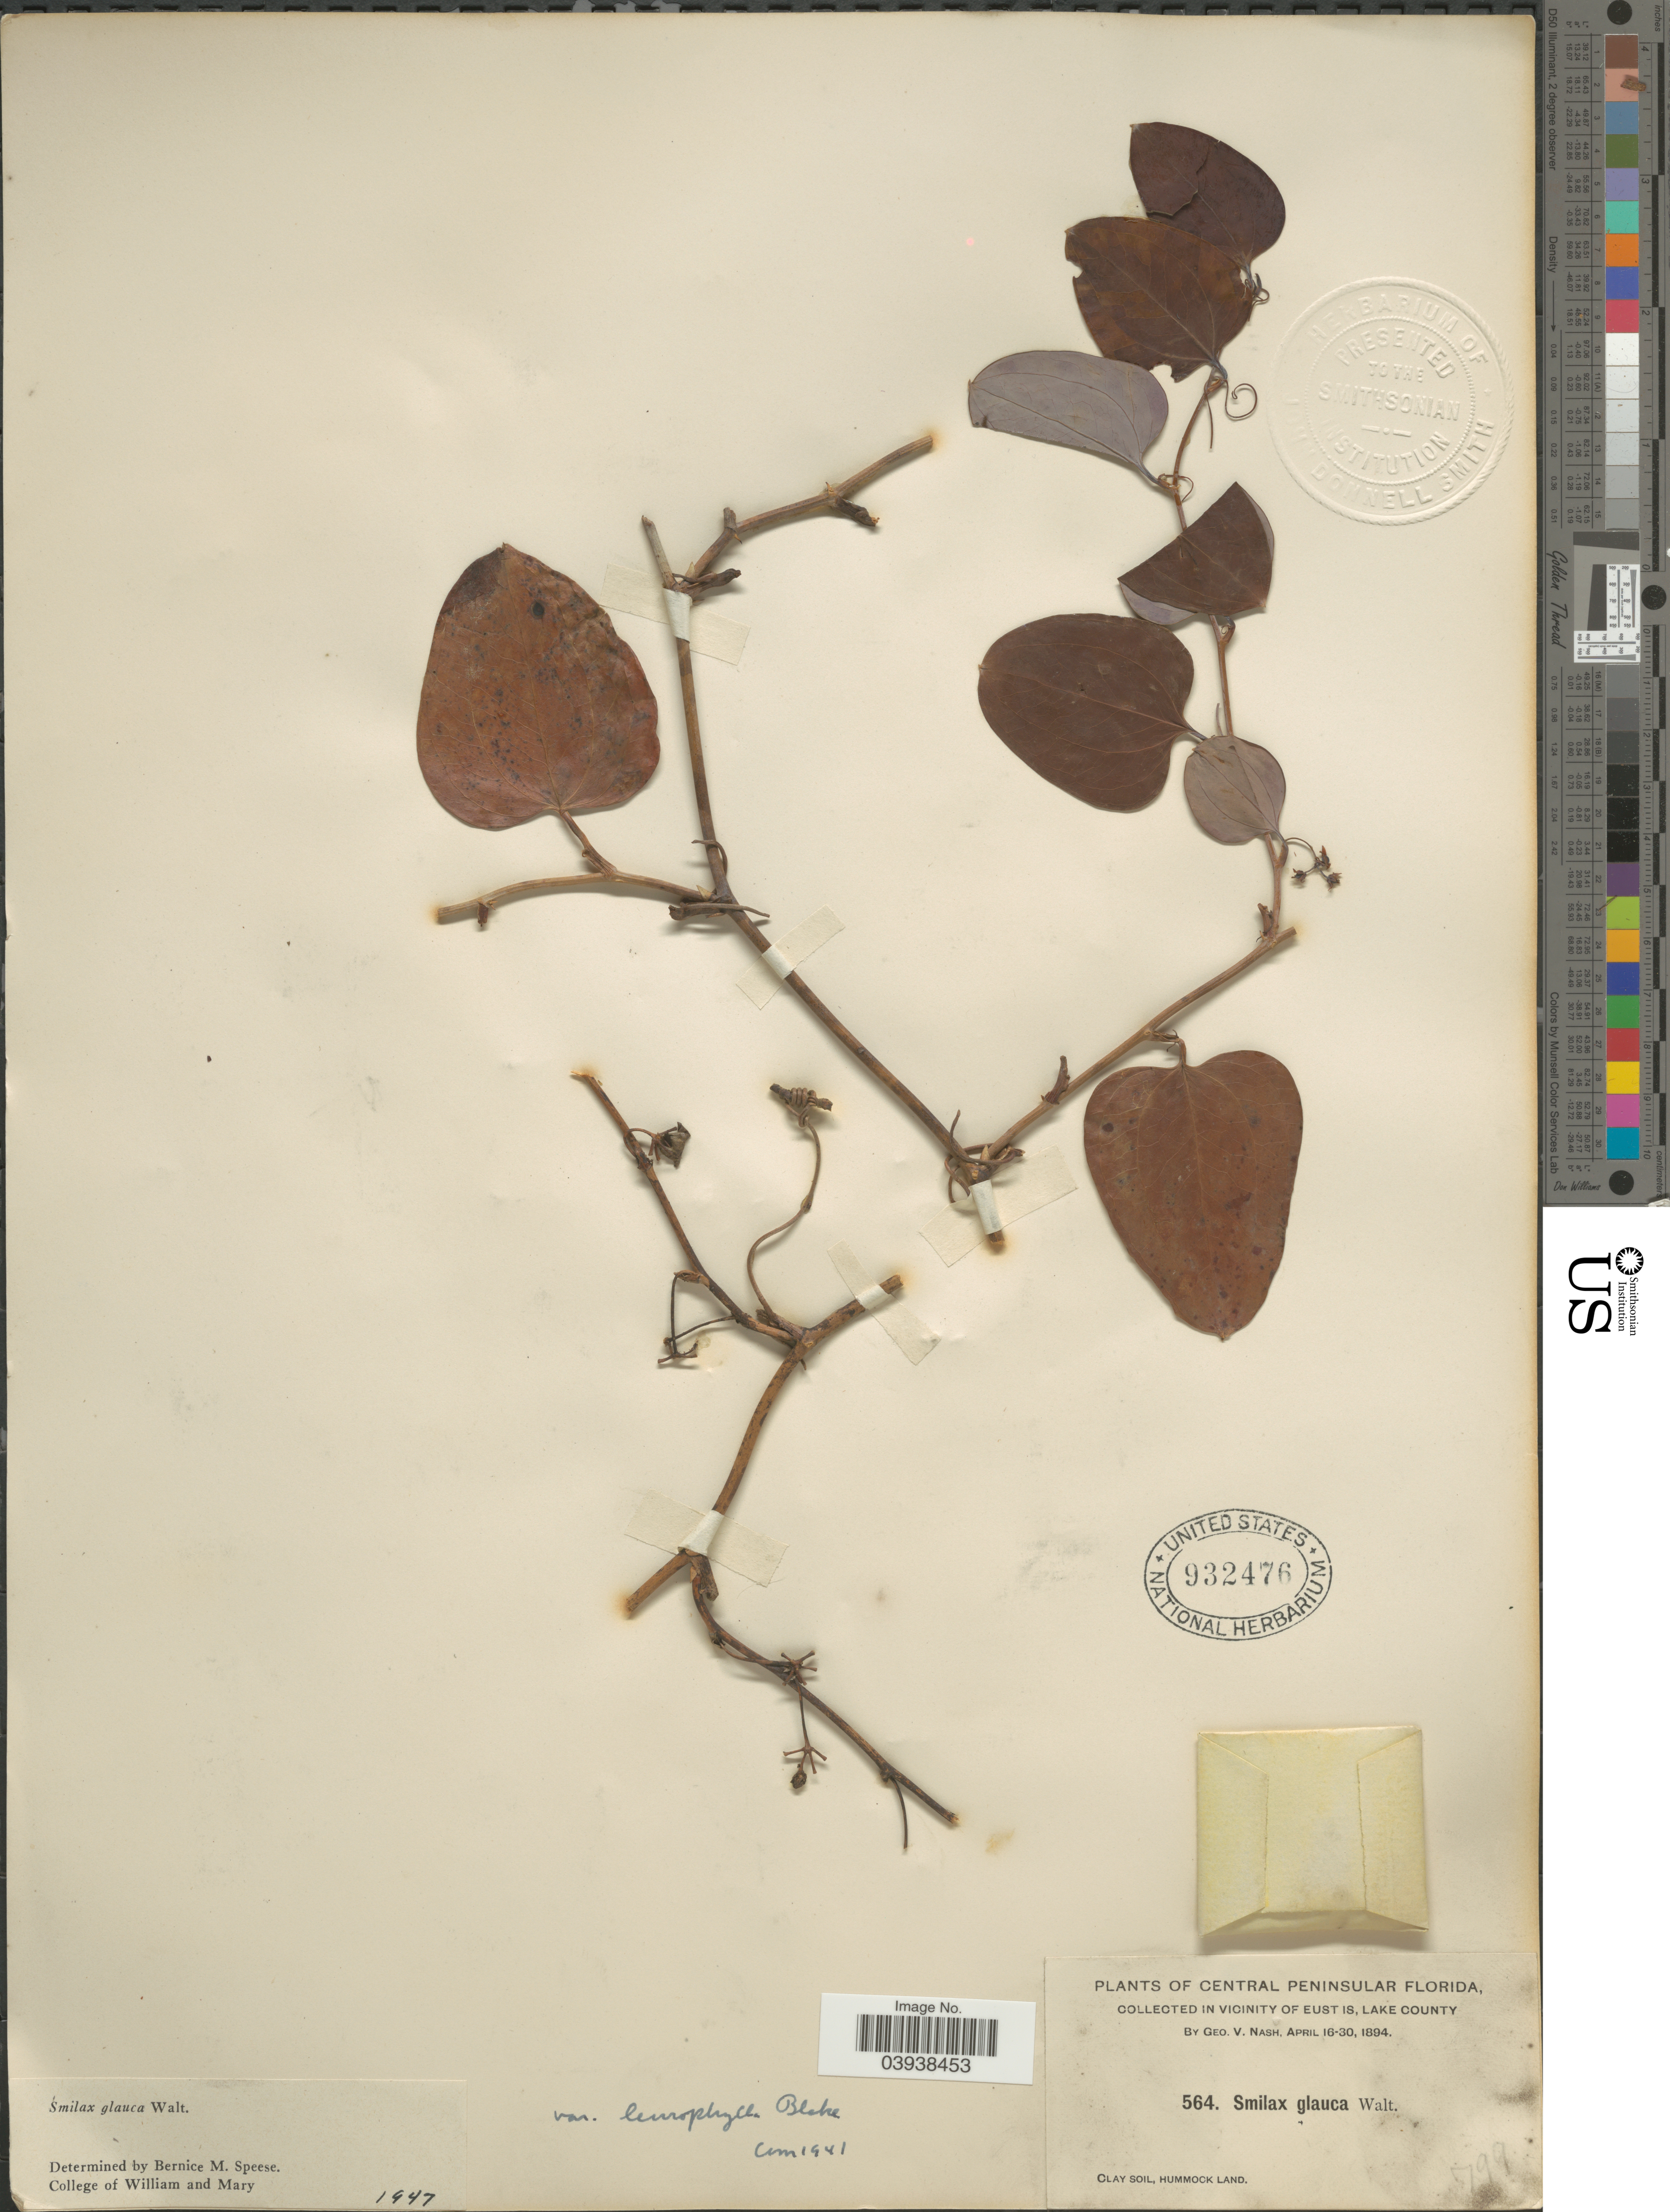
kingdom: Plantae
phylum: Tracheophyta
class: Liliopsida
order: Liliales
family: Smilacaceae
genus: Smilax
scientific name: Smilax glauca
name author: Walter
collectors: G. V. Nash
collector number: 564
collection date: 1894-04-16/1894-04-30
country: United States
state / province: Florida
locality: Central Peninsular Florida, in vicinity of Eust Is, Lake County.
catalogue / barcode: US 932476